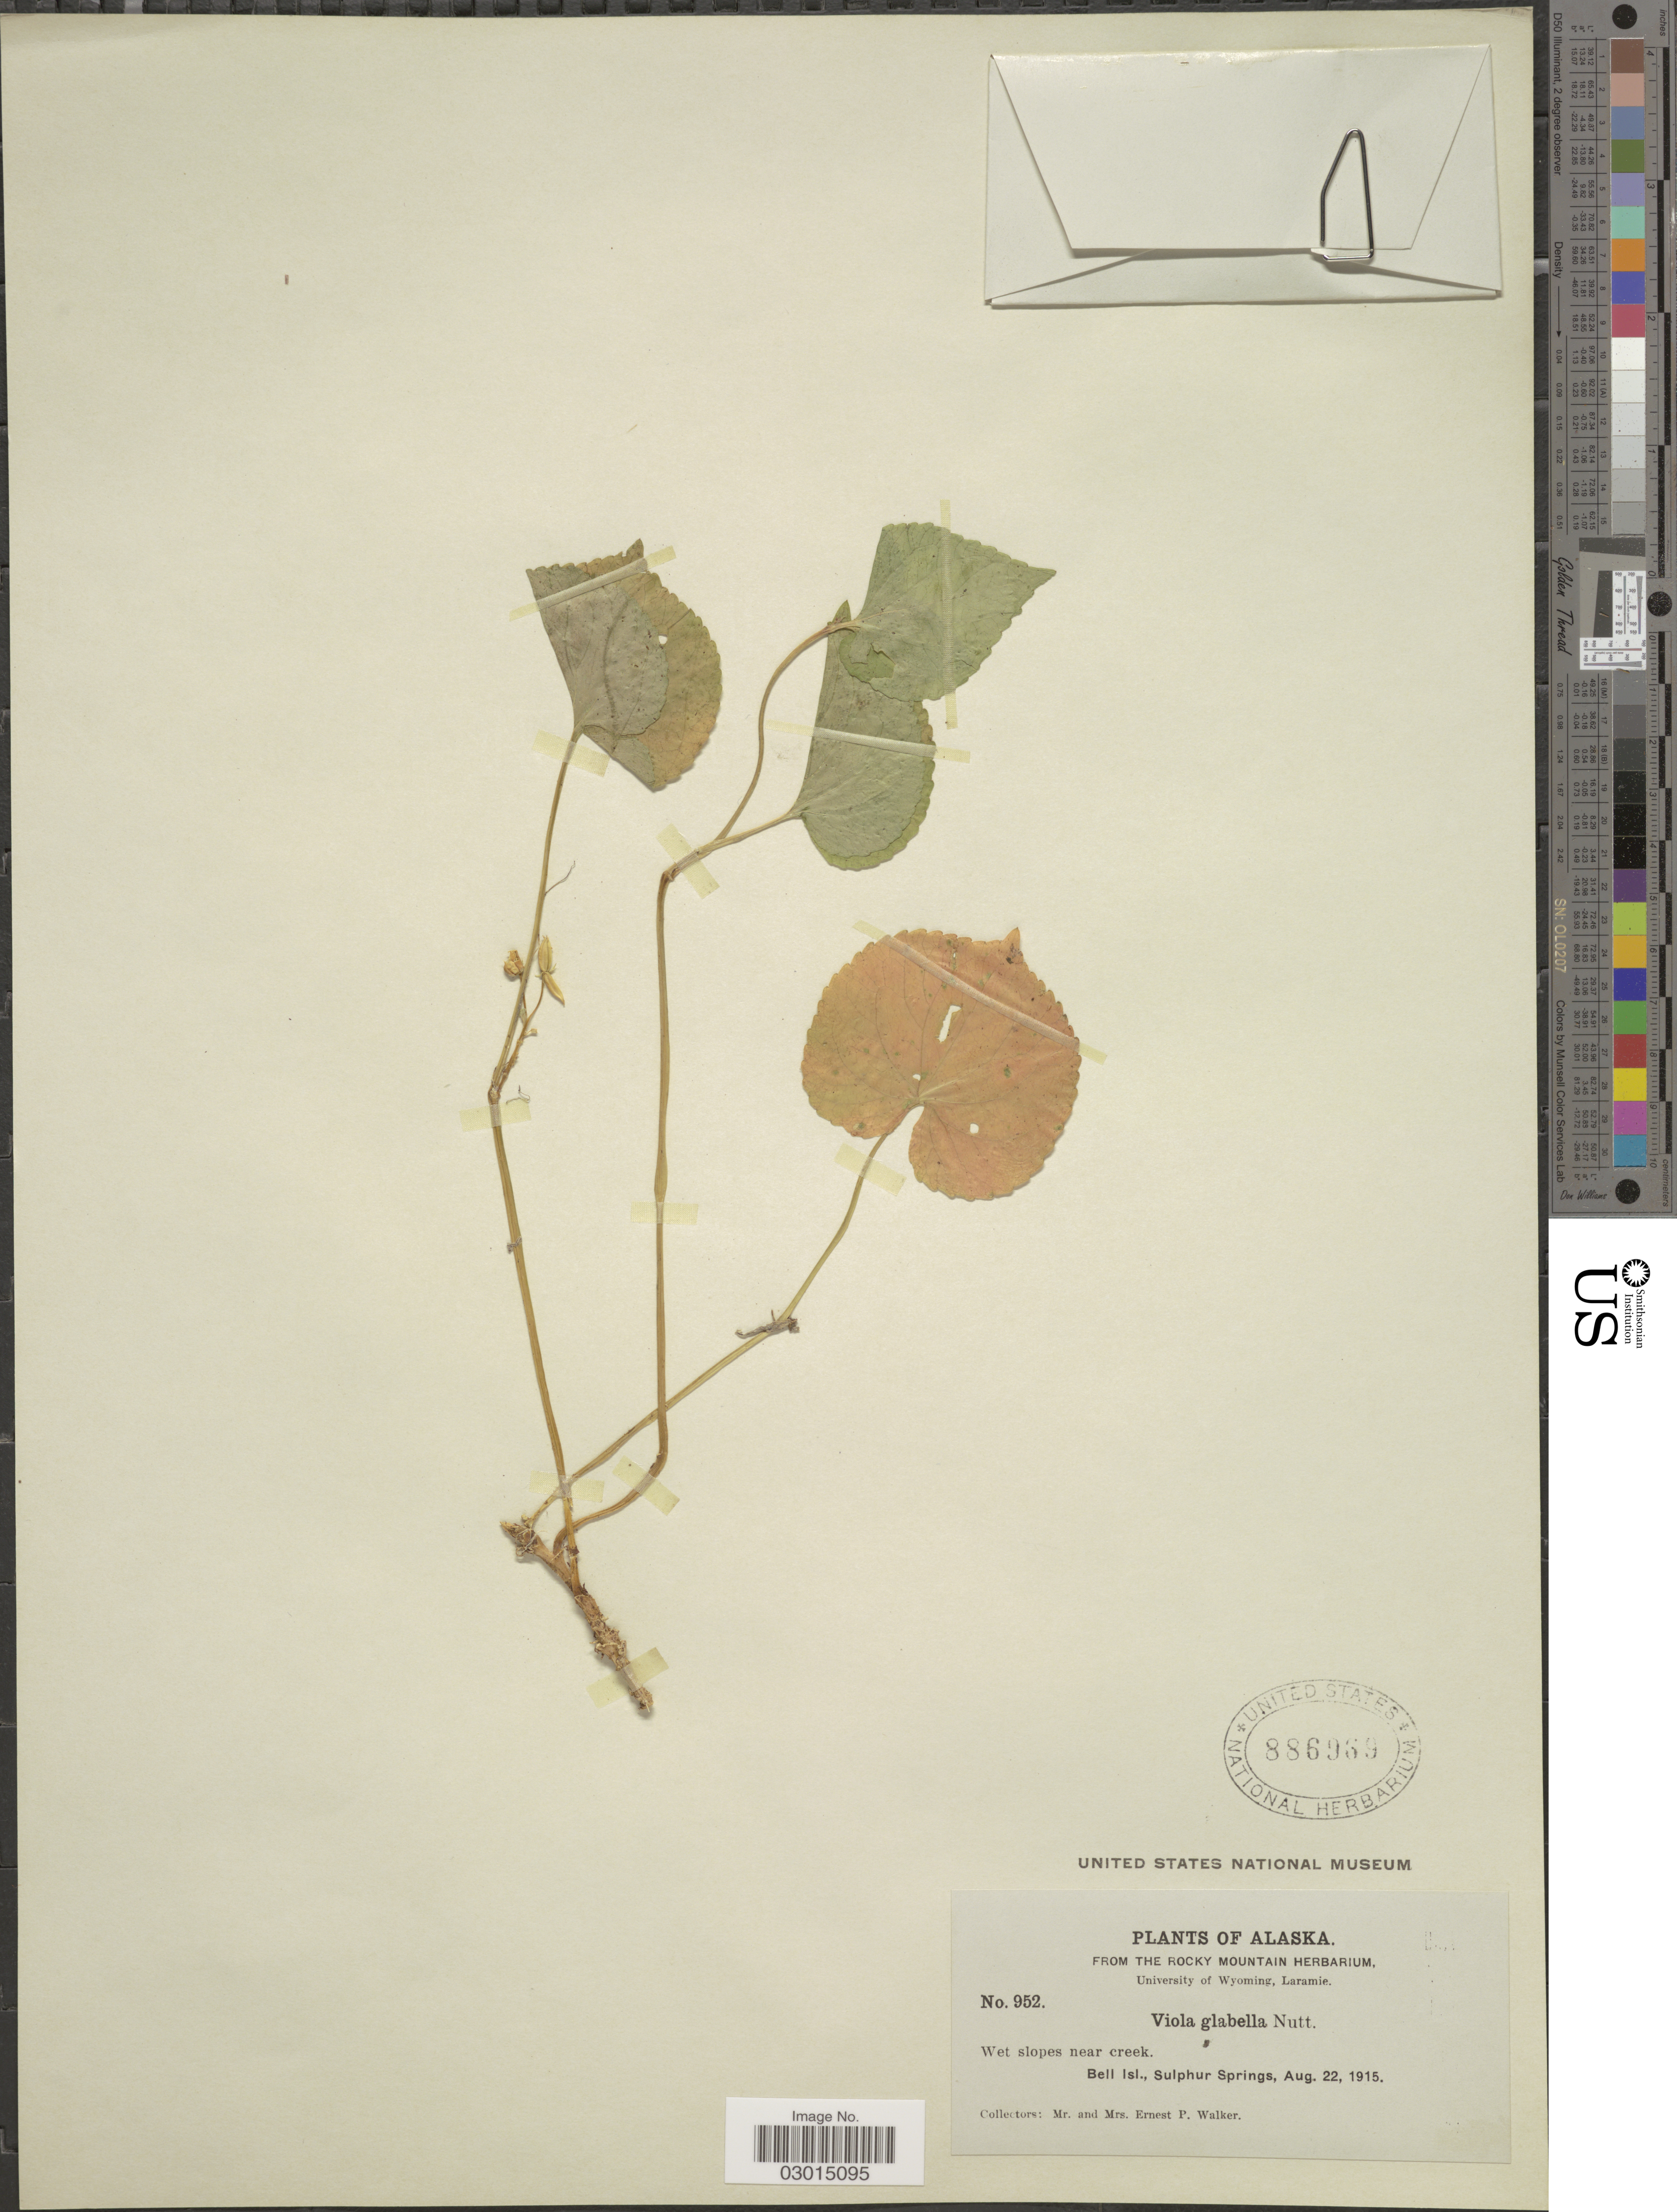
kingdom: Plantae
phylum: Tracheophyta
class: Magnoliopsida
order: Malpighiales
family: Violaceae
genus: Viola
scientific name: Viola glabella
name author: Nutt.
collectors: E. P. Walker & E. Walker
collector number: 952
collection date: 1915-08-22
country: United States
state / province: Alaska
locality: Wet slopes near creek. Bell Is., Sulphur Springs.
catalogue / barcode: US 886969